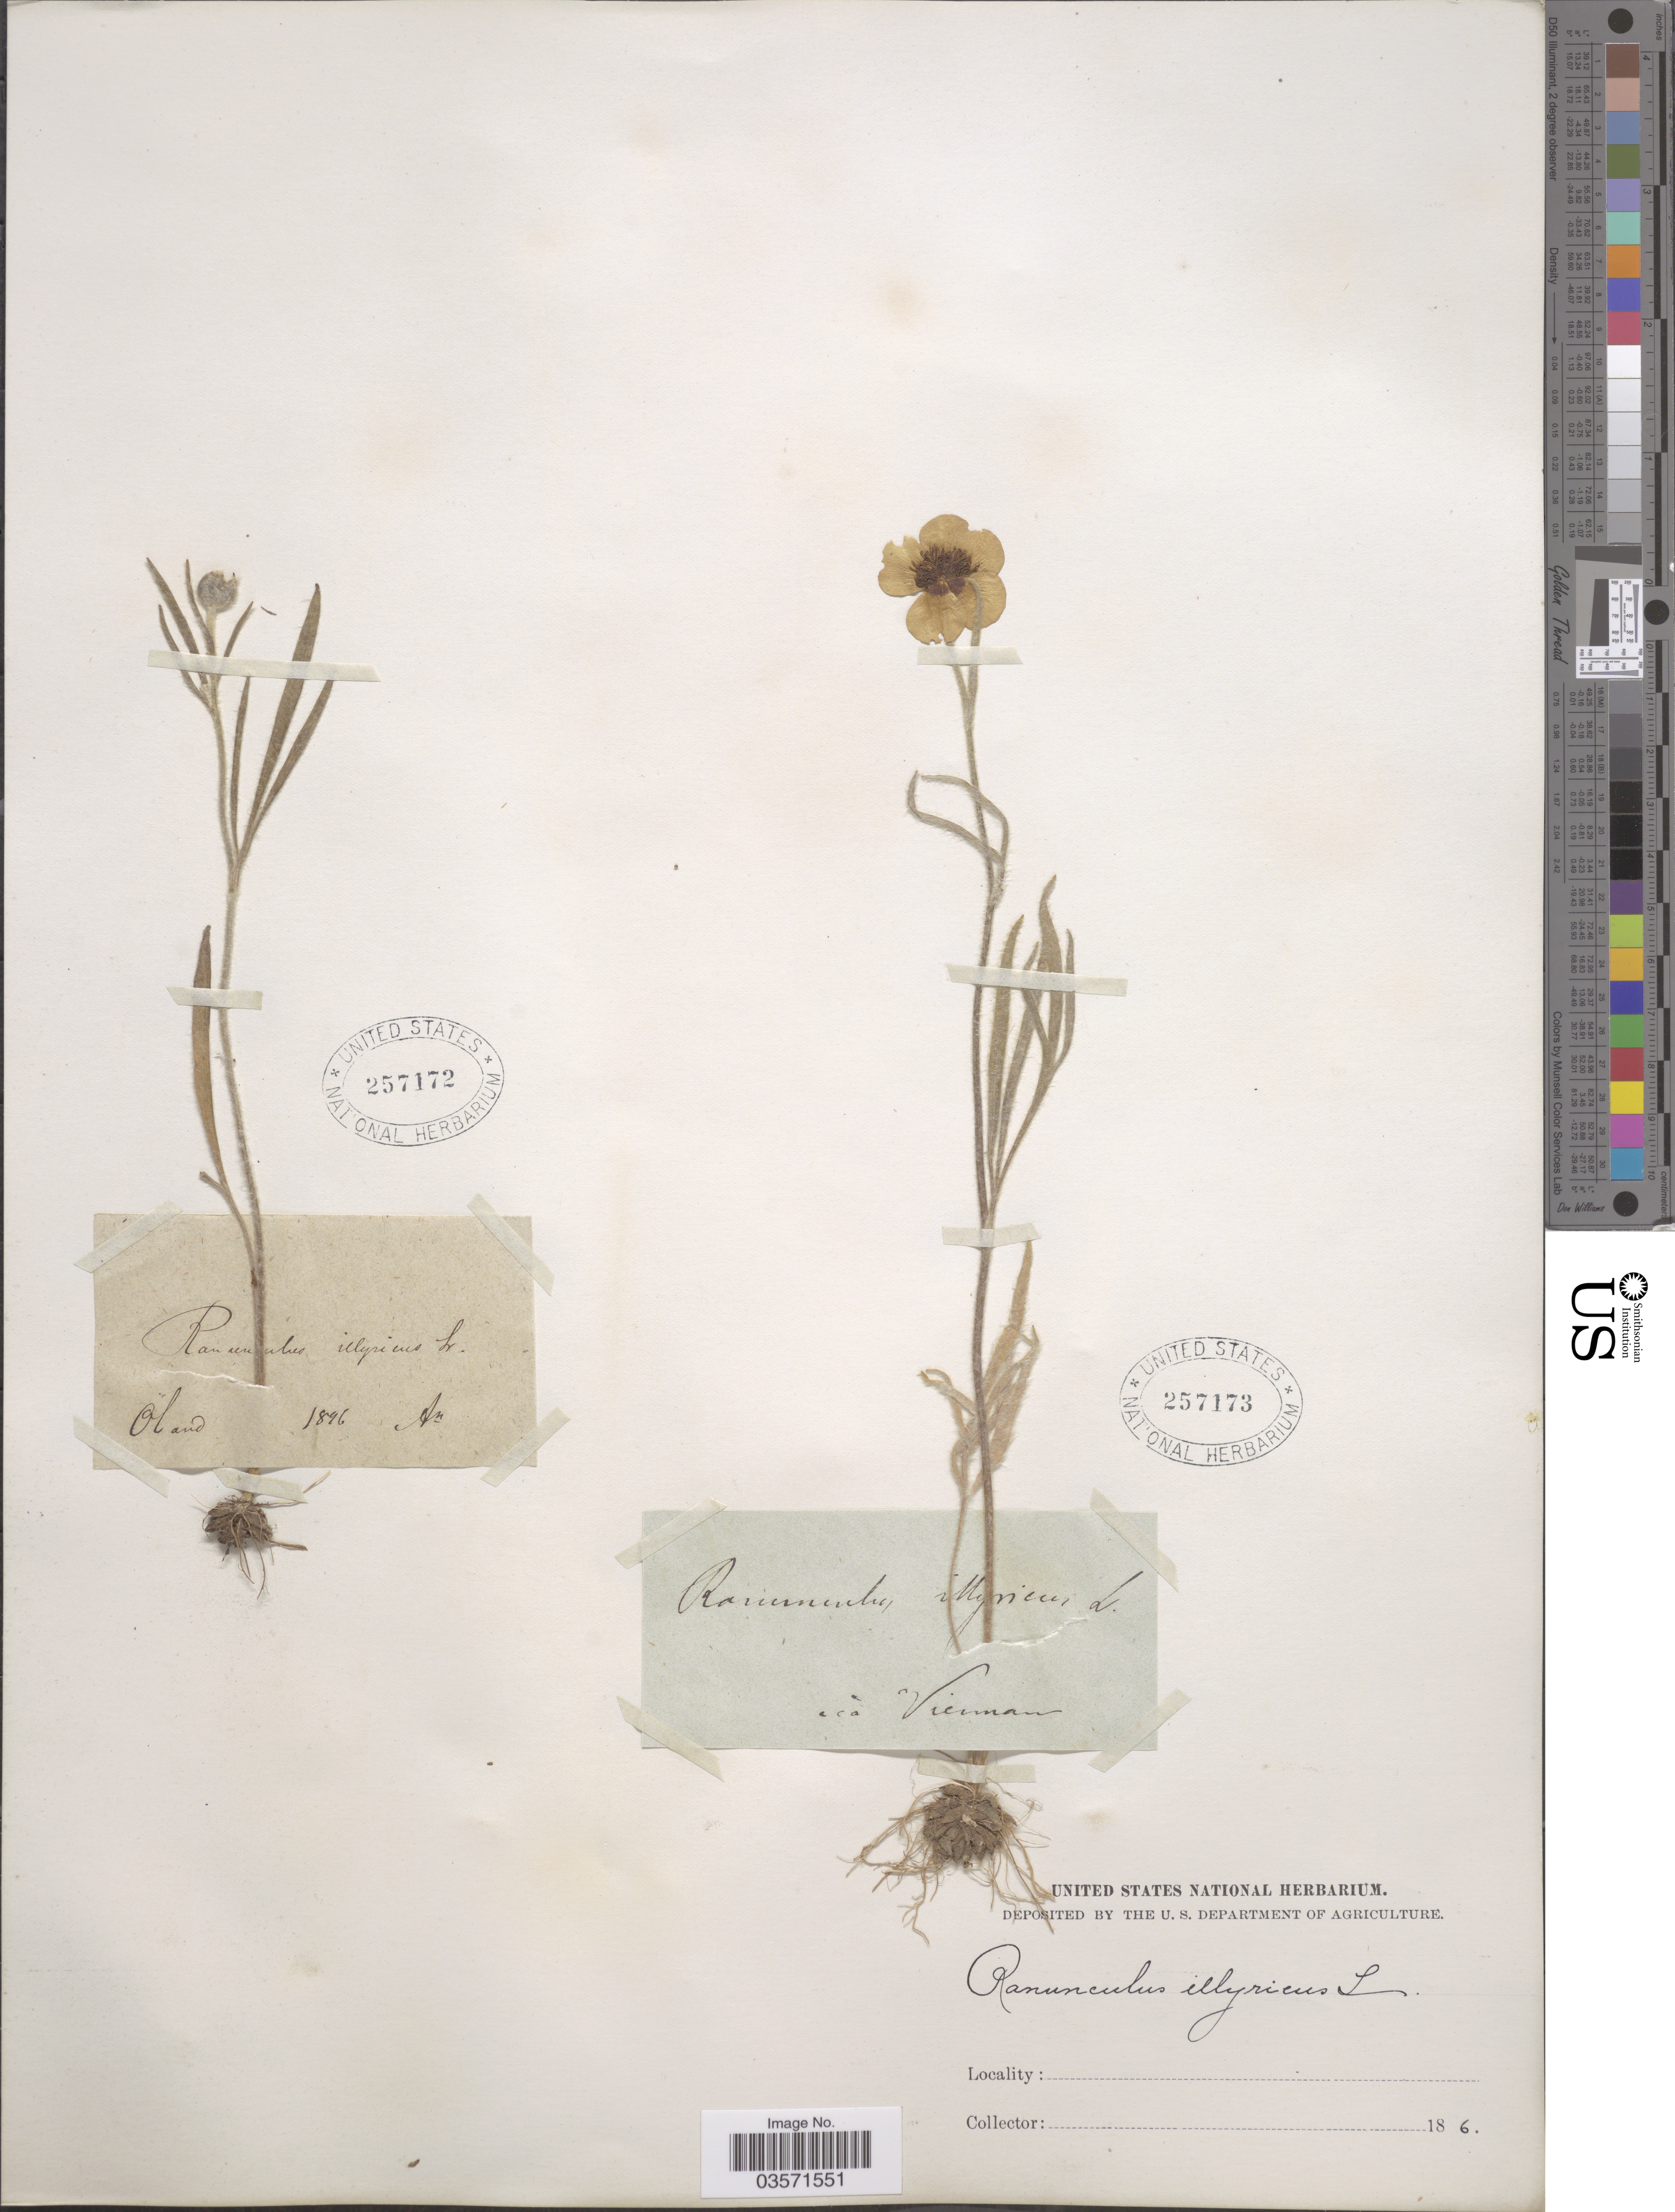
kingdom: Plantae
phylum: Tracheophyta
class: Magnoliopsida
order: Ranunculales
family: Ranunculaceae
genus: Ranunculus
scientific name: Ranunculus illyricus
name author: L.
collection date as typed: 186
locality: Ca [interpreted]. Vienna [interpreted].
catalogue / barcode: US 257173-2